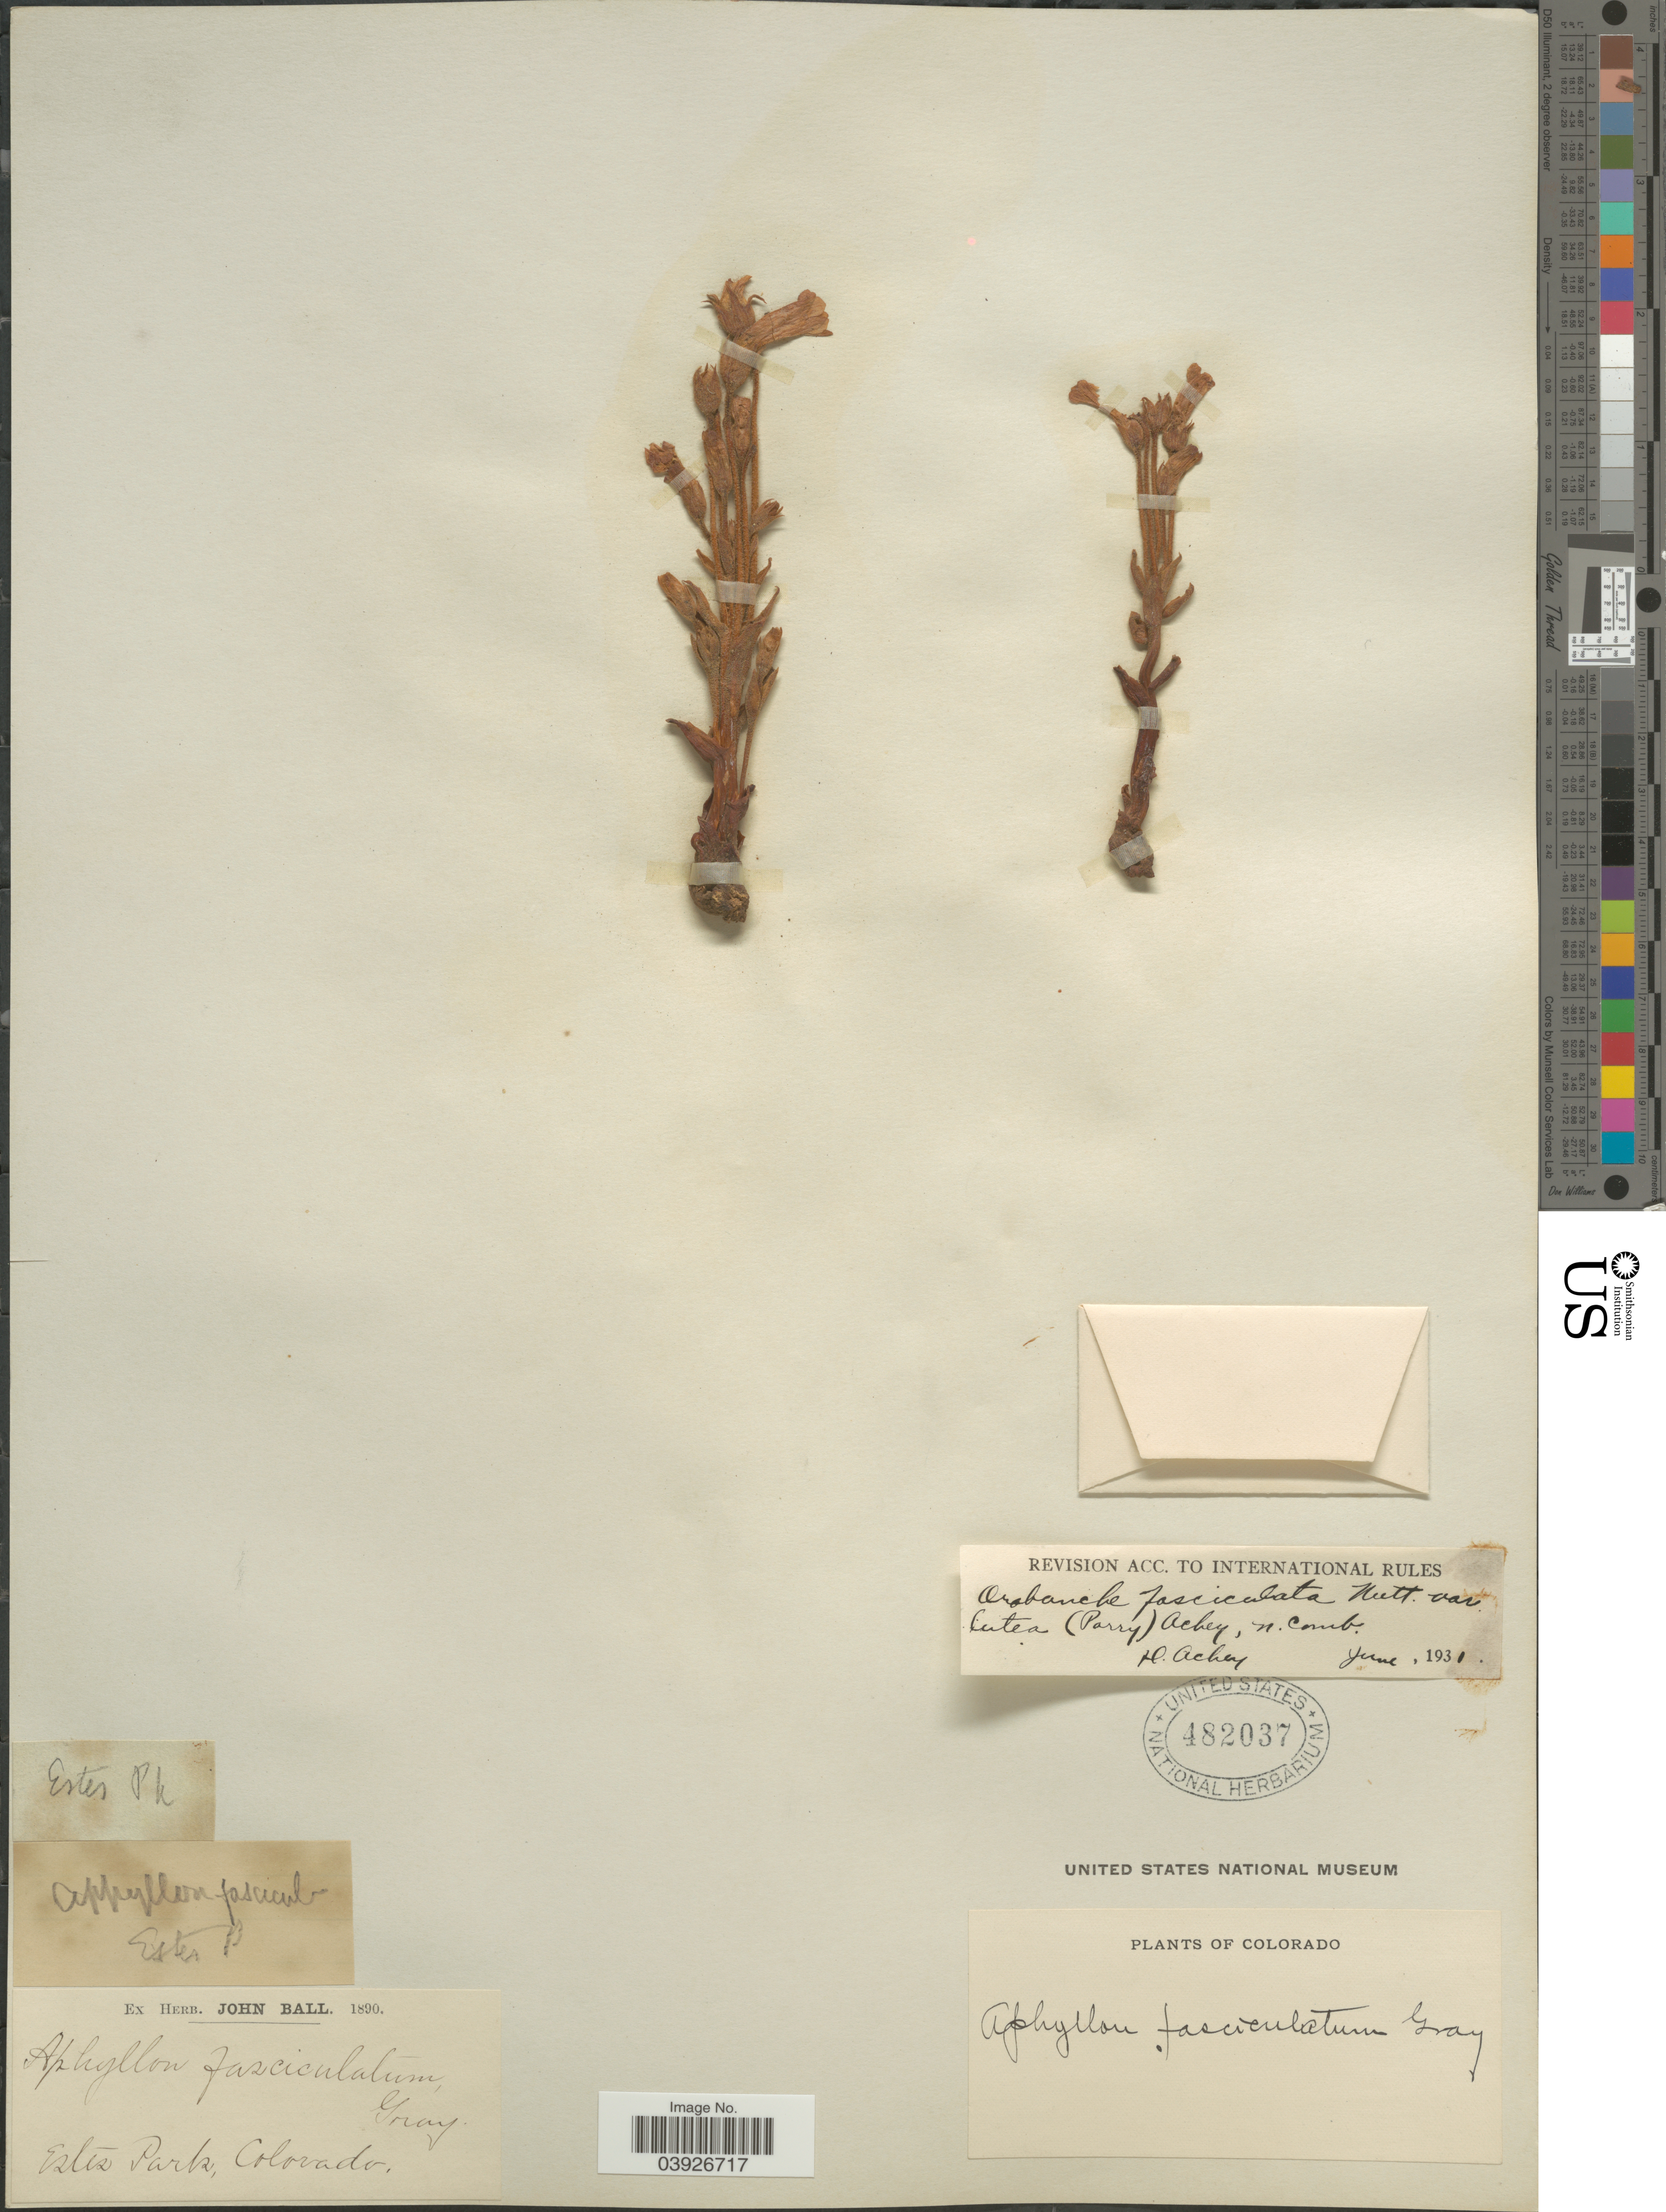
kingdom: Plantae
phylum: Tracheophyta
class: Magnoliopsida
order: Lamiales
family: Orobanchaceae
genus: Aphyllon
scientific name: Aphyllon fasciculatum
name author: (Nutt.) Torr. & A. Gray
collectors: ex herb. John Ball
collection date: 1890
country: United States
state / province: Colorado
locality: Estes Park.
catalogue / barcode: US 482037